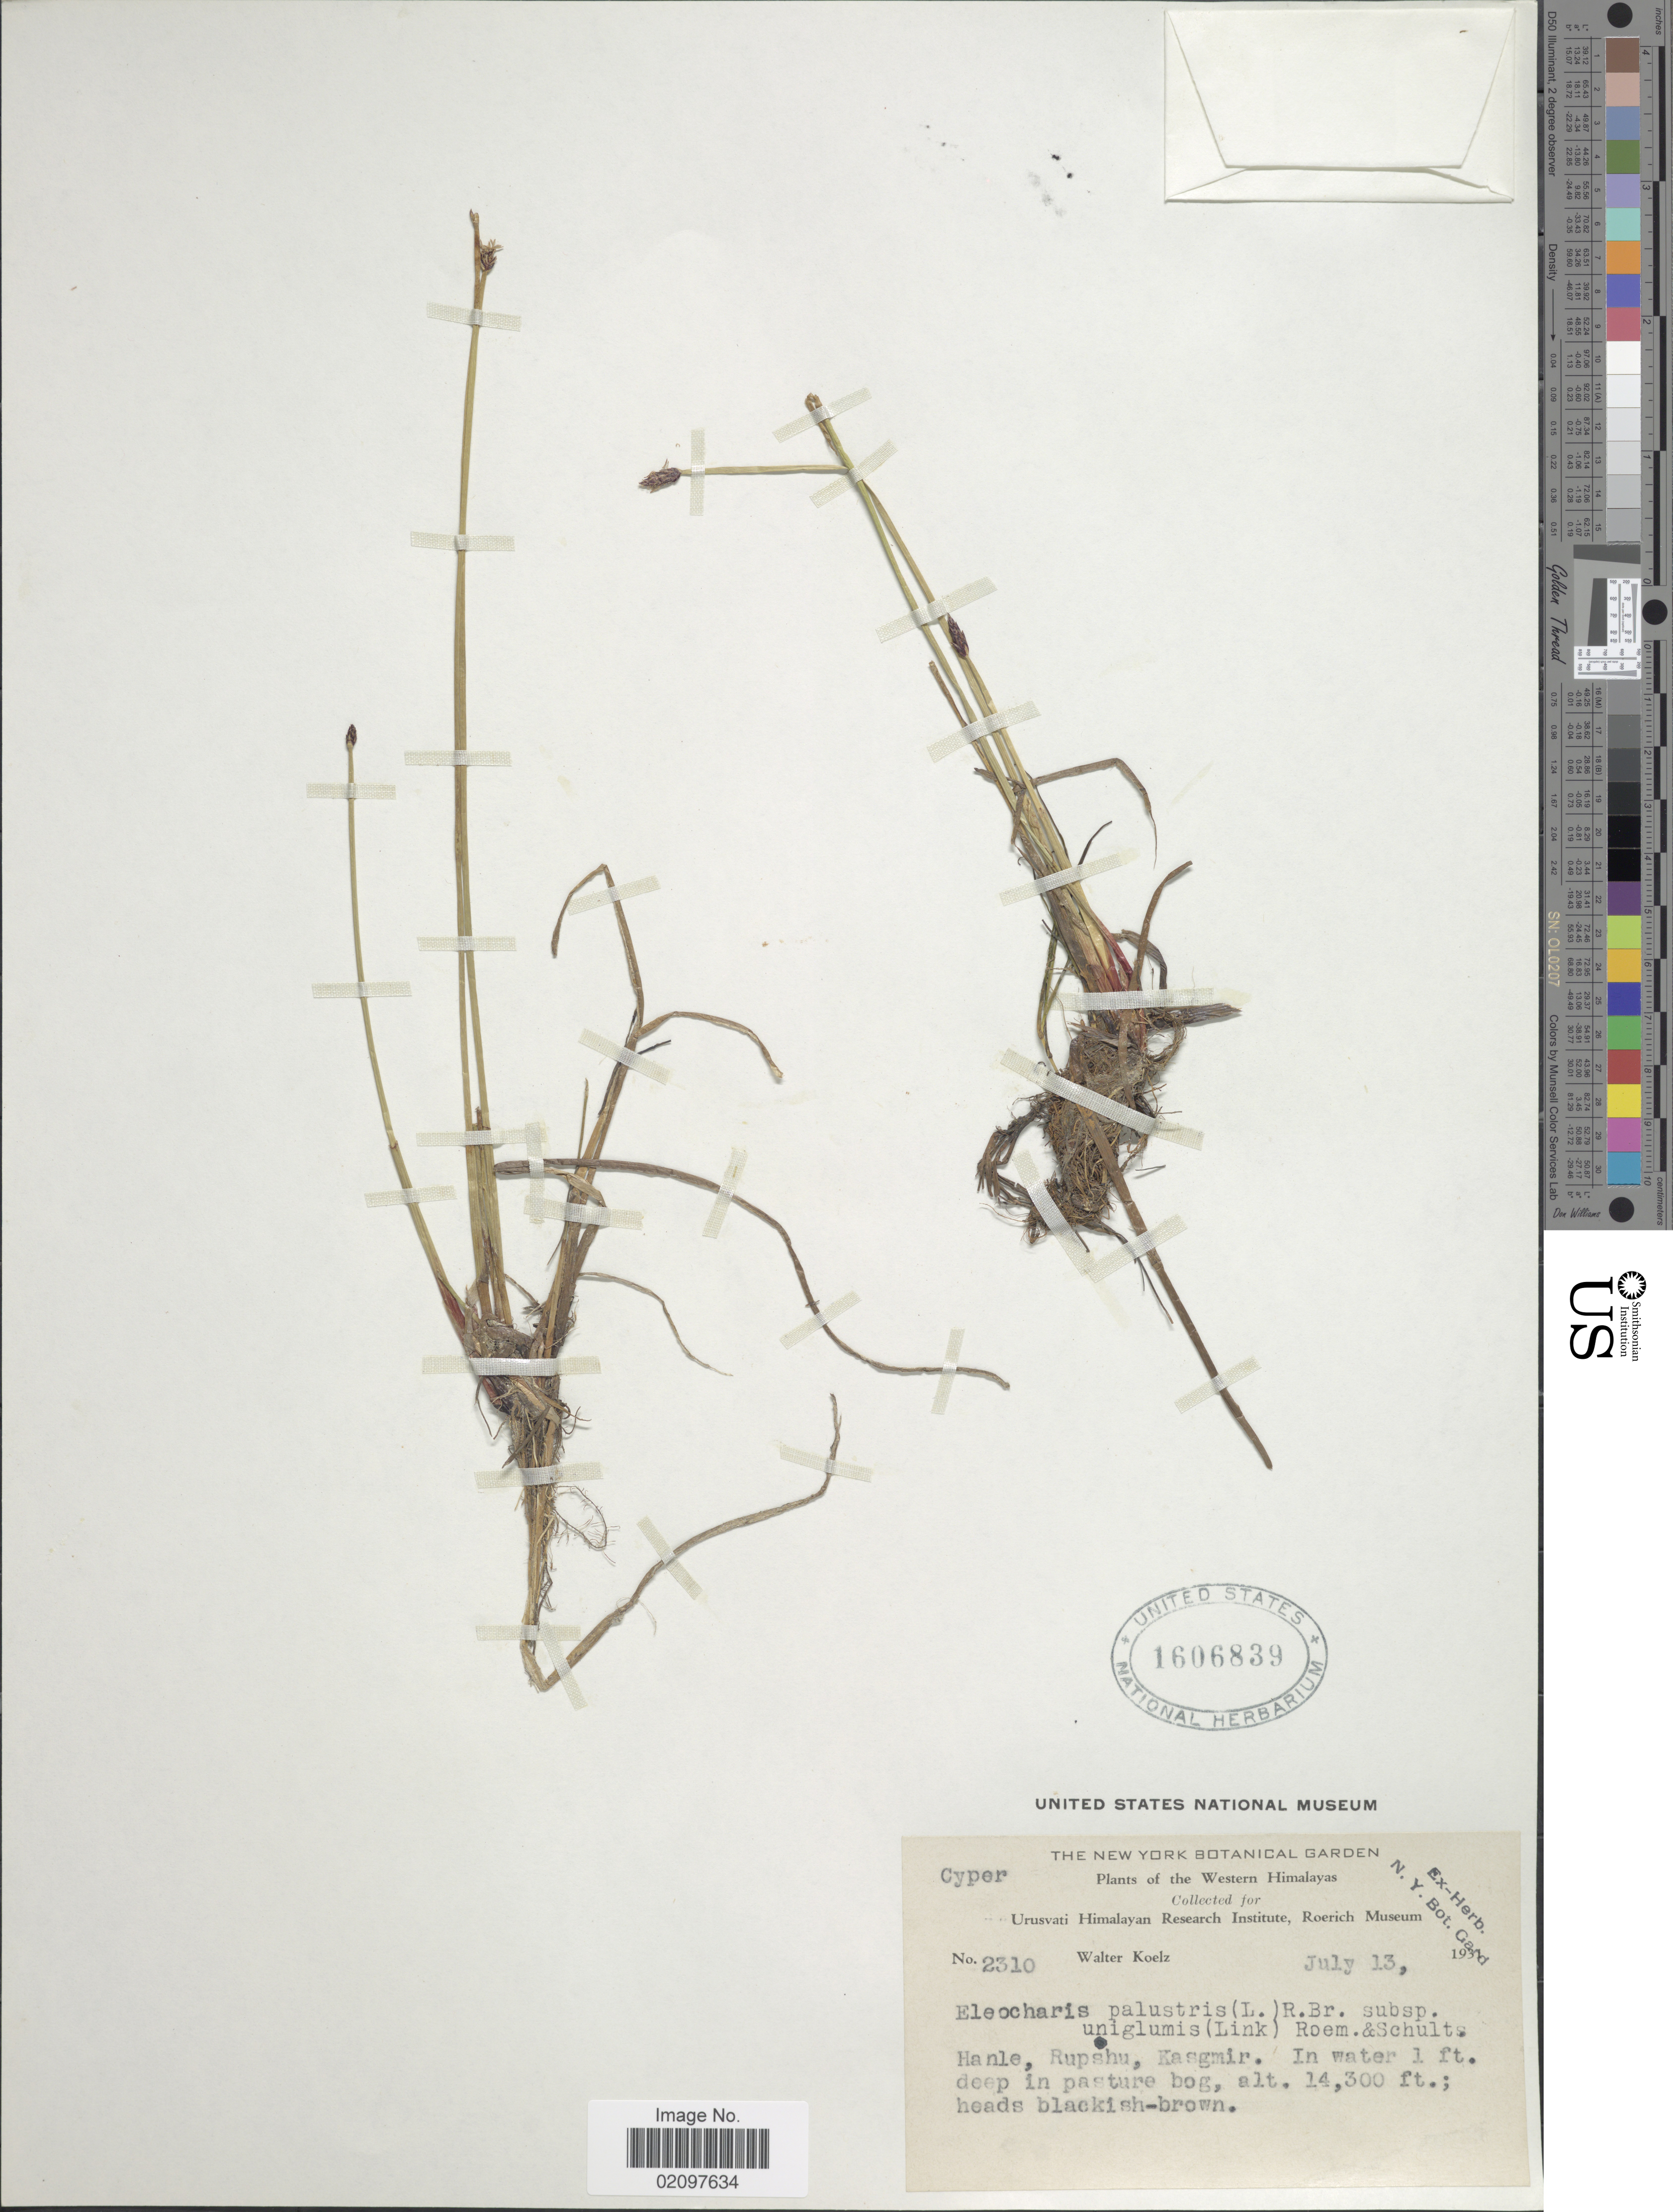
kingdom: Plantae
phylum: Tracheophyta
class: Liliopsida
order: Poales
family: Cyperaceae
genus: Eleocharis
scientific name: Eleocharis palustris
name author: (L.) Roem. & Schult.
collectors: W. N. Koelz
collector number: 2310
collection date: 1931-07-13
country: India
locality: Western Himalayas, Hanle, Rupshu, Kashmir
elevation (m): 4359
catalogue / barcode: US 1606839